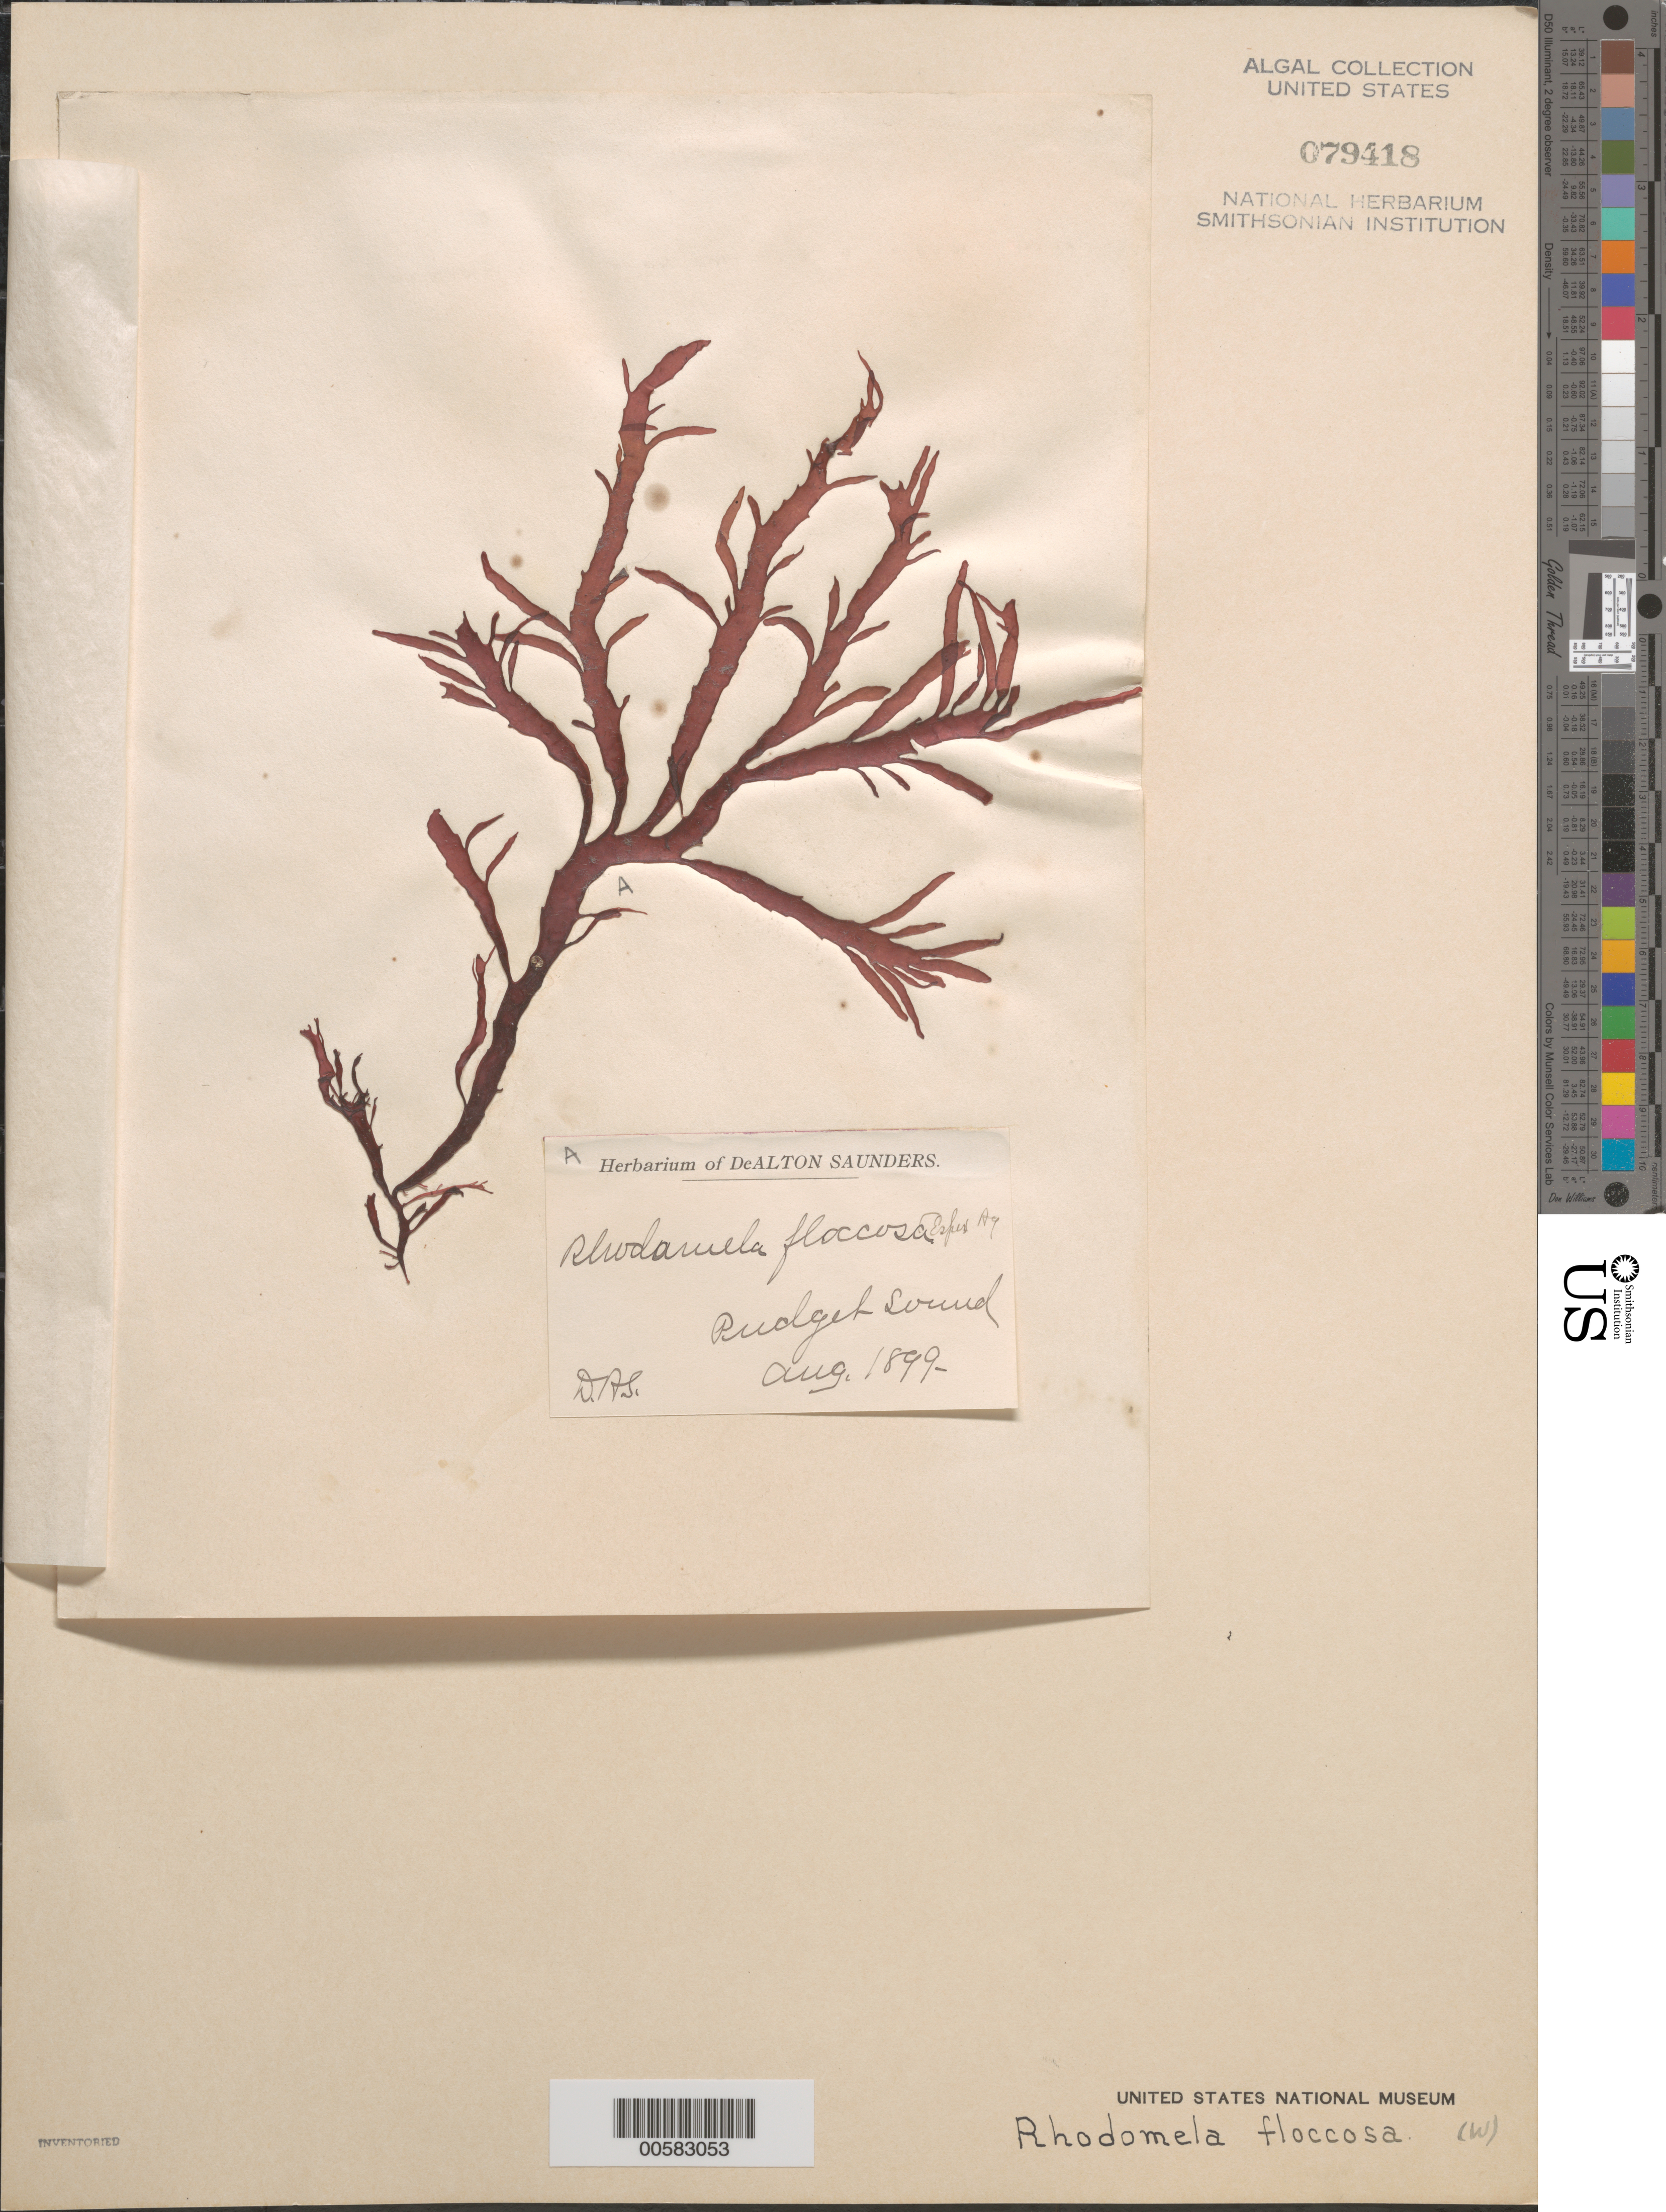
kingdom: Plantae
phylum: Rhodophyta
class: Florideophyceae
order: Ceramiales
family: Rhodomelaceae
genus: Odonthalia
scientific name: Odonthalia floccosa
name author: (Esper) Falkenb.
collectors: D. Saunders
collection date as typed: Aug 1899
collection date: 1899-08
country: United States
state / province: Washington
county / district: King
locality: Puget Sound (Pudget Sound)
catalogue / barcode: US 79418